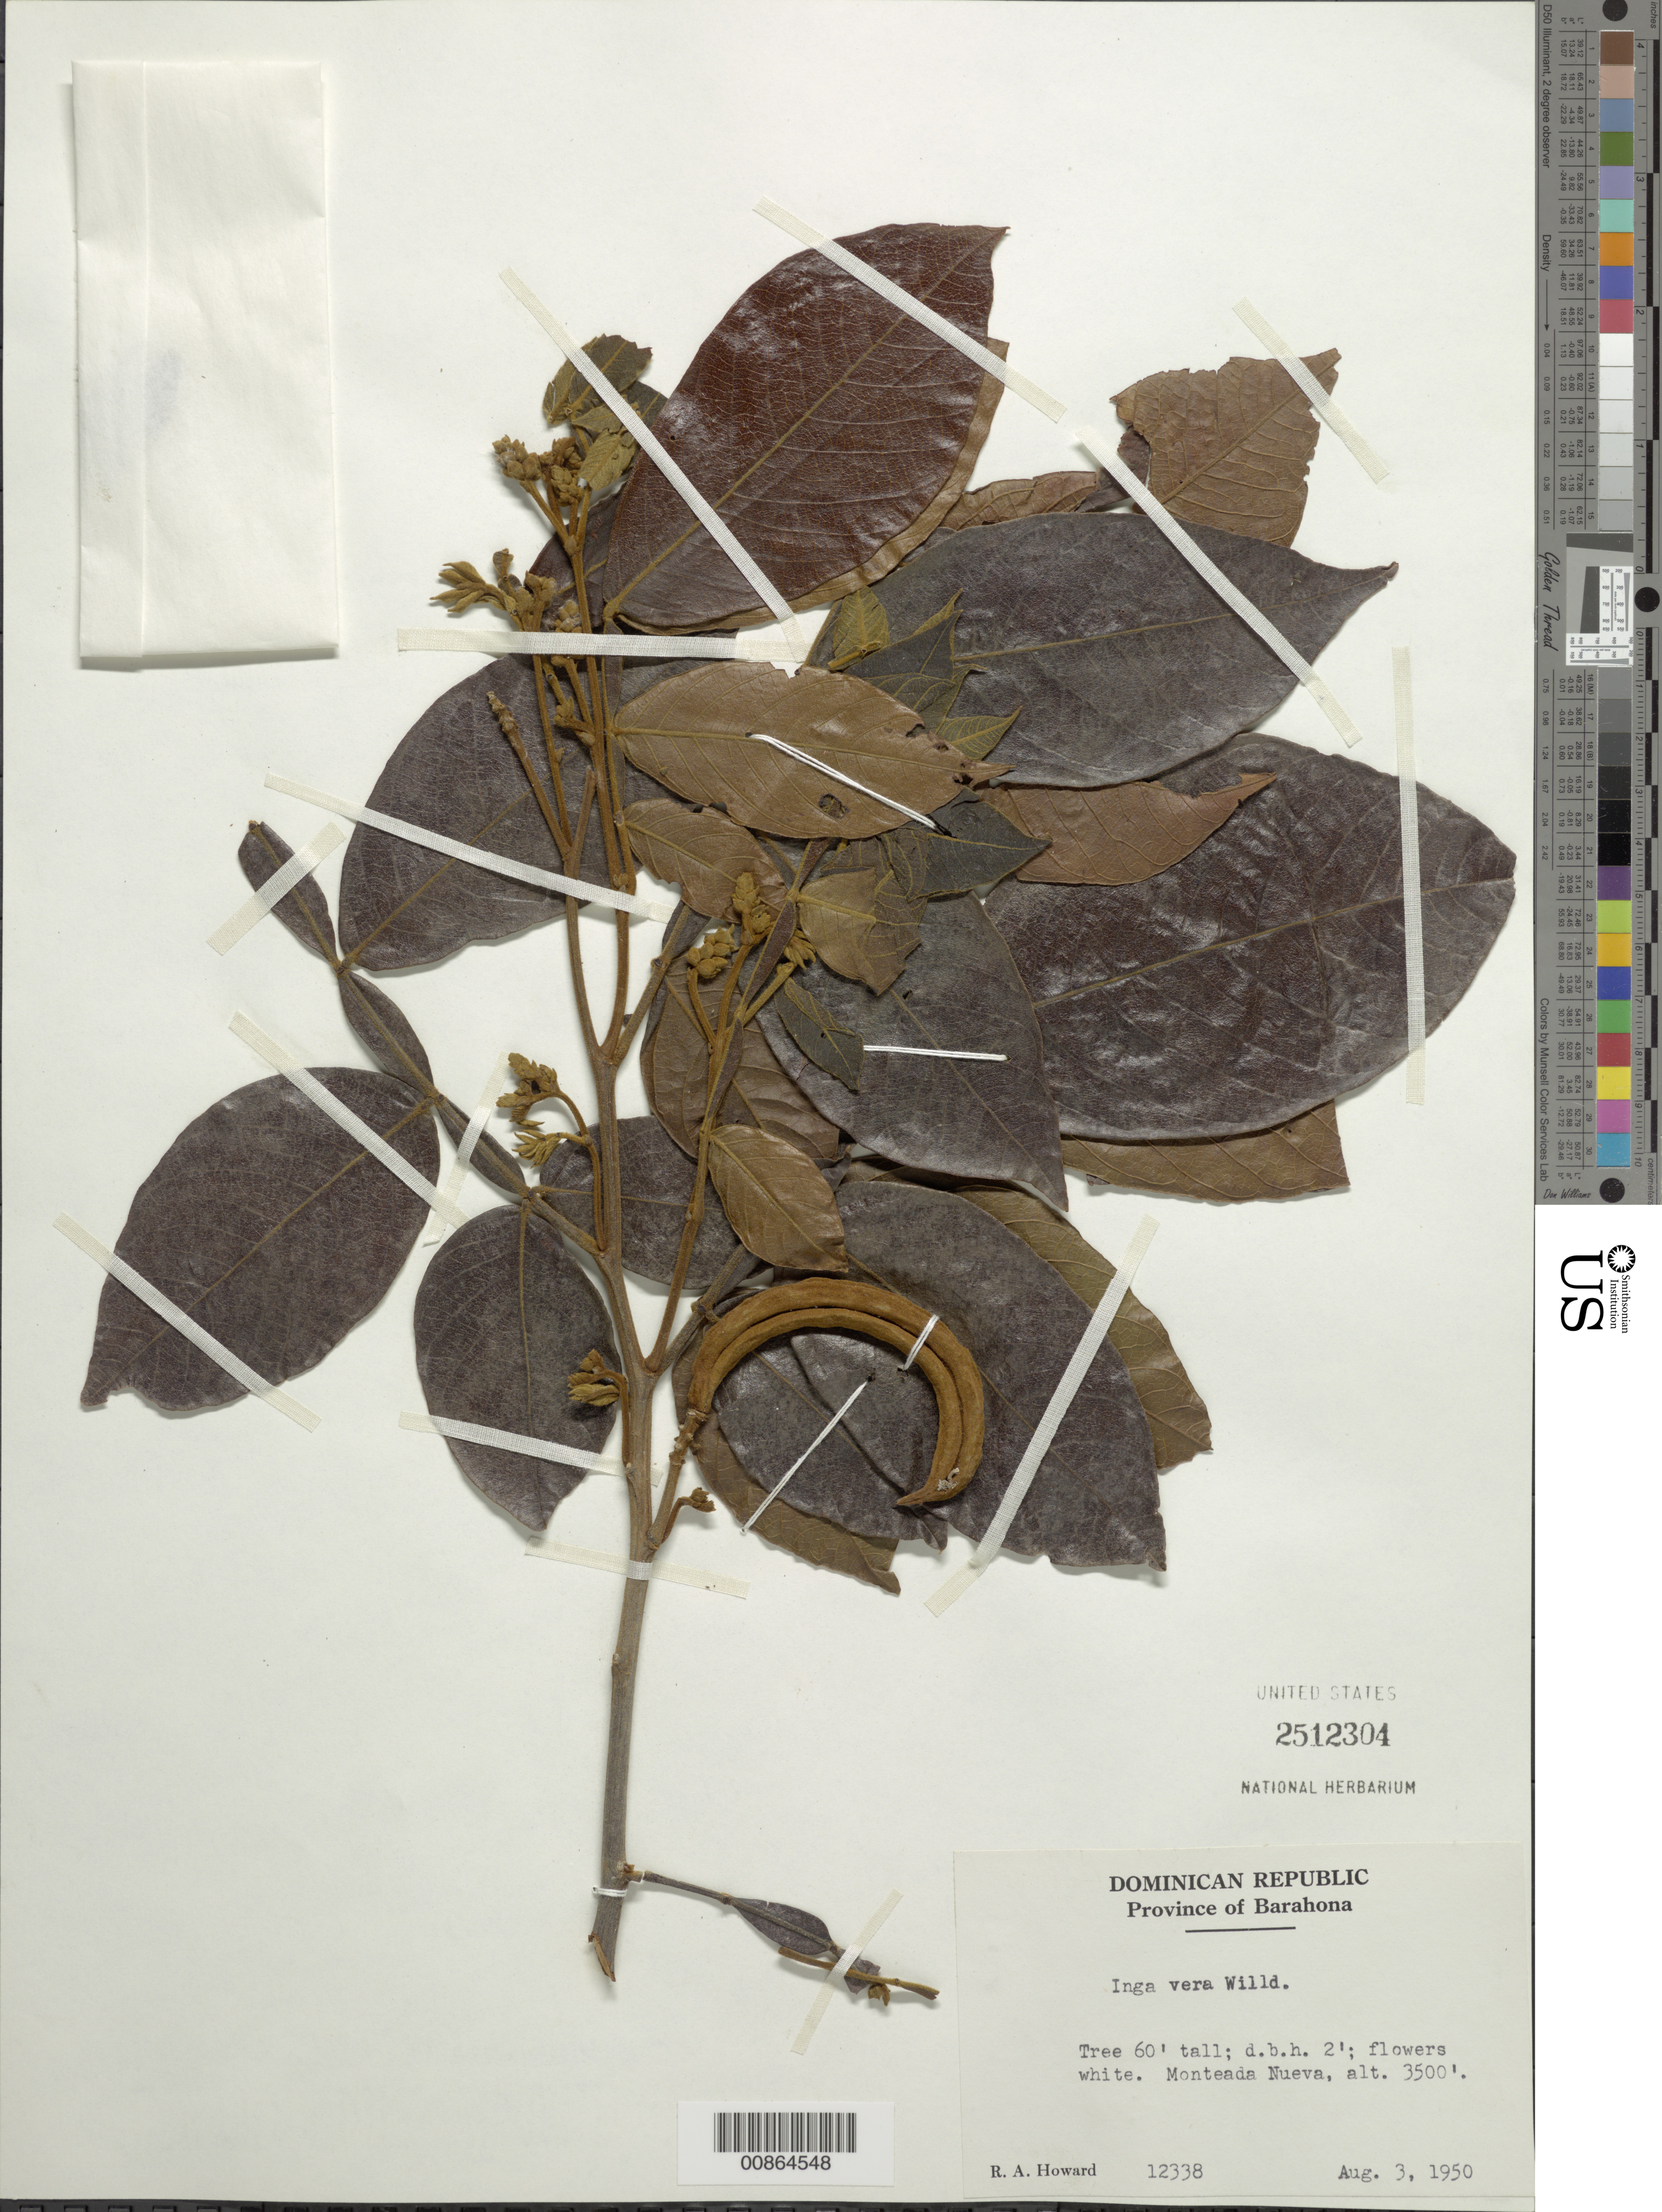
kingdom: Plantae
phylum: Tracheophyta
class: Magnoliopsida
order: Fabales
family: Fabaceae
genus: Inga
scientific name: Inga vera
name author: Willd.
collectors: R. A. Howard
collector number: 12338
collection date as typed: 03 Aug 1950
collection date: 1950-08-03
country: Dominican Republic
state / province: Barahona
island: Hispaniola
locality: Monteada Nueva.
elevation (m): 1067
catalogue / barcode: US 2512304